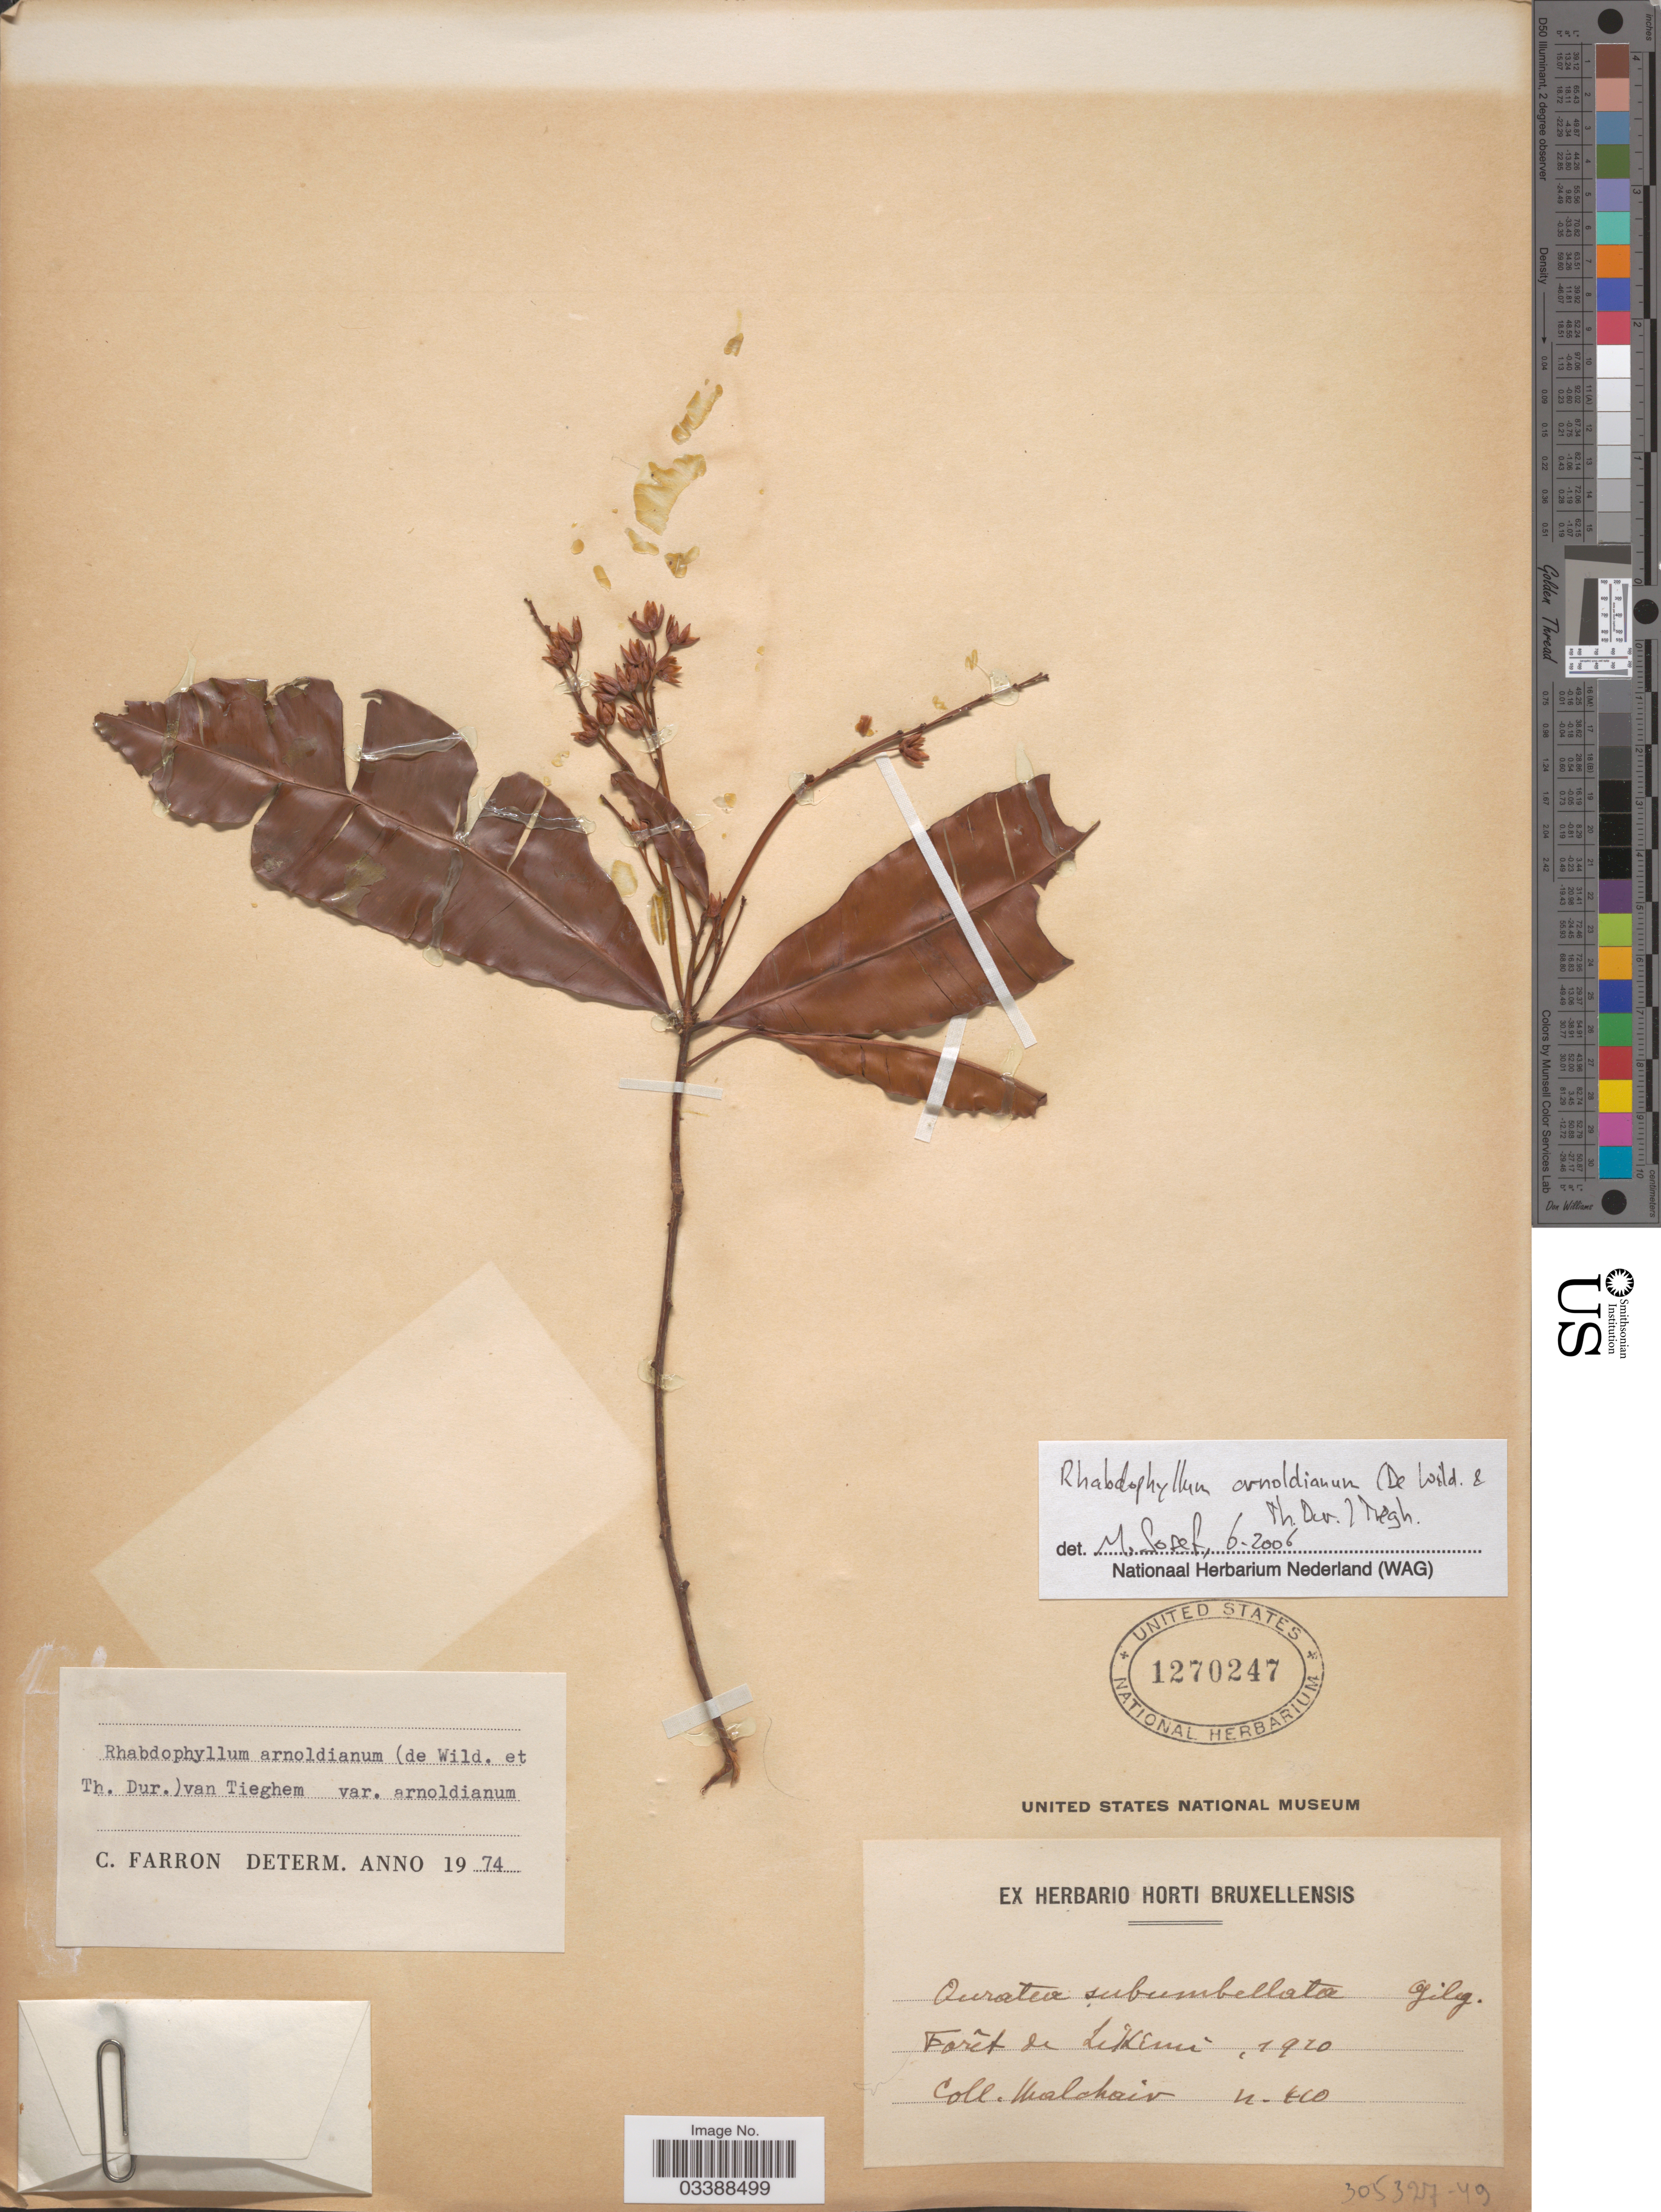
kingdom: Plantae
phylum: Tracheophyta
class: Magnoliopsida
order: Malpighiales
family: Ochnaceae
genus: Rhabdophyllum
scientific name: Rhabdophyllum arnoldianum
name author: (De Wild. & T. Durand) Tiegh.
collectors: Malchair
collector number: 410*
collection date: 1910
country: Congo, Democratic Republic of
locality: Forêt de Likimi.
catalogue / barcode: US 1270247